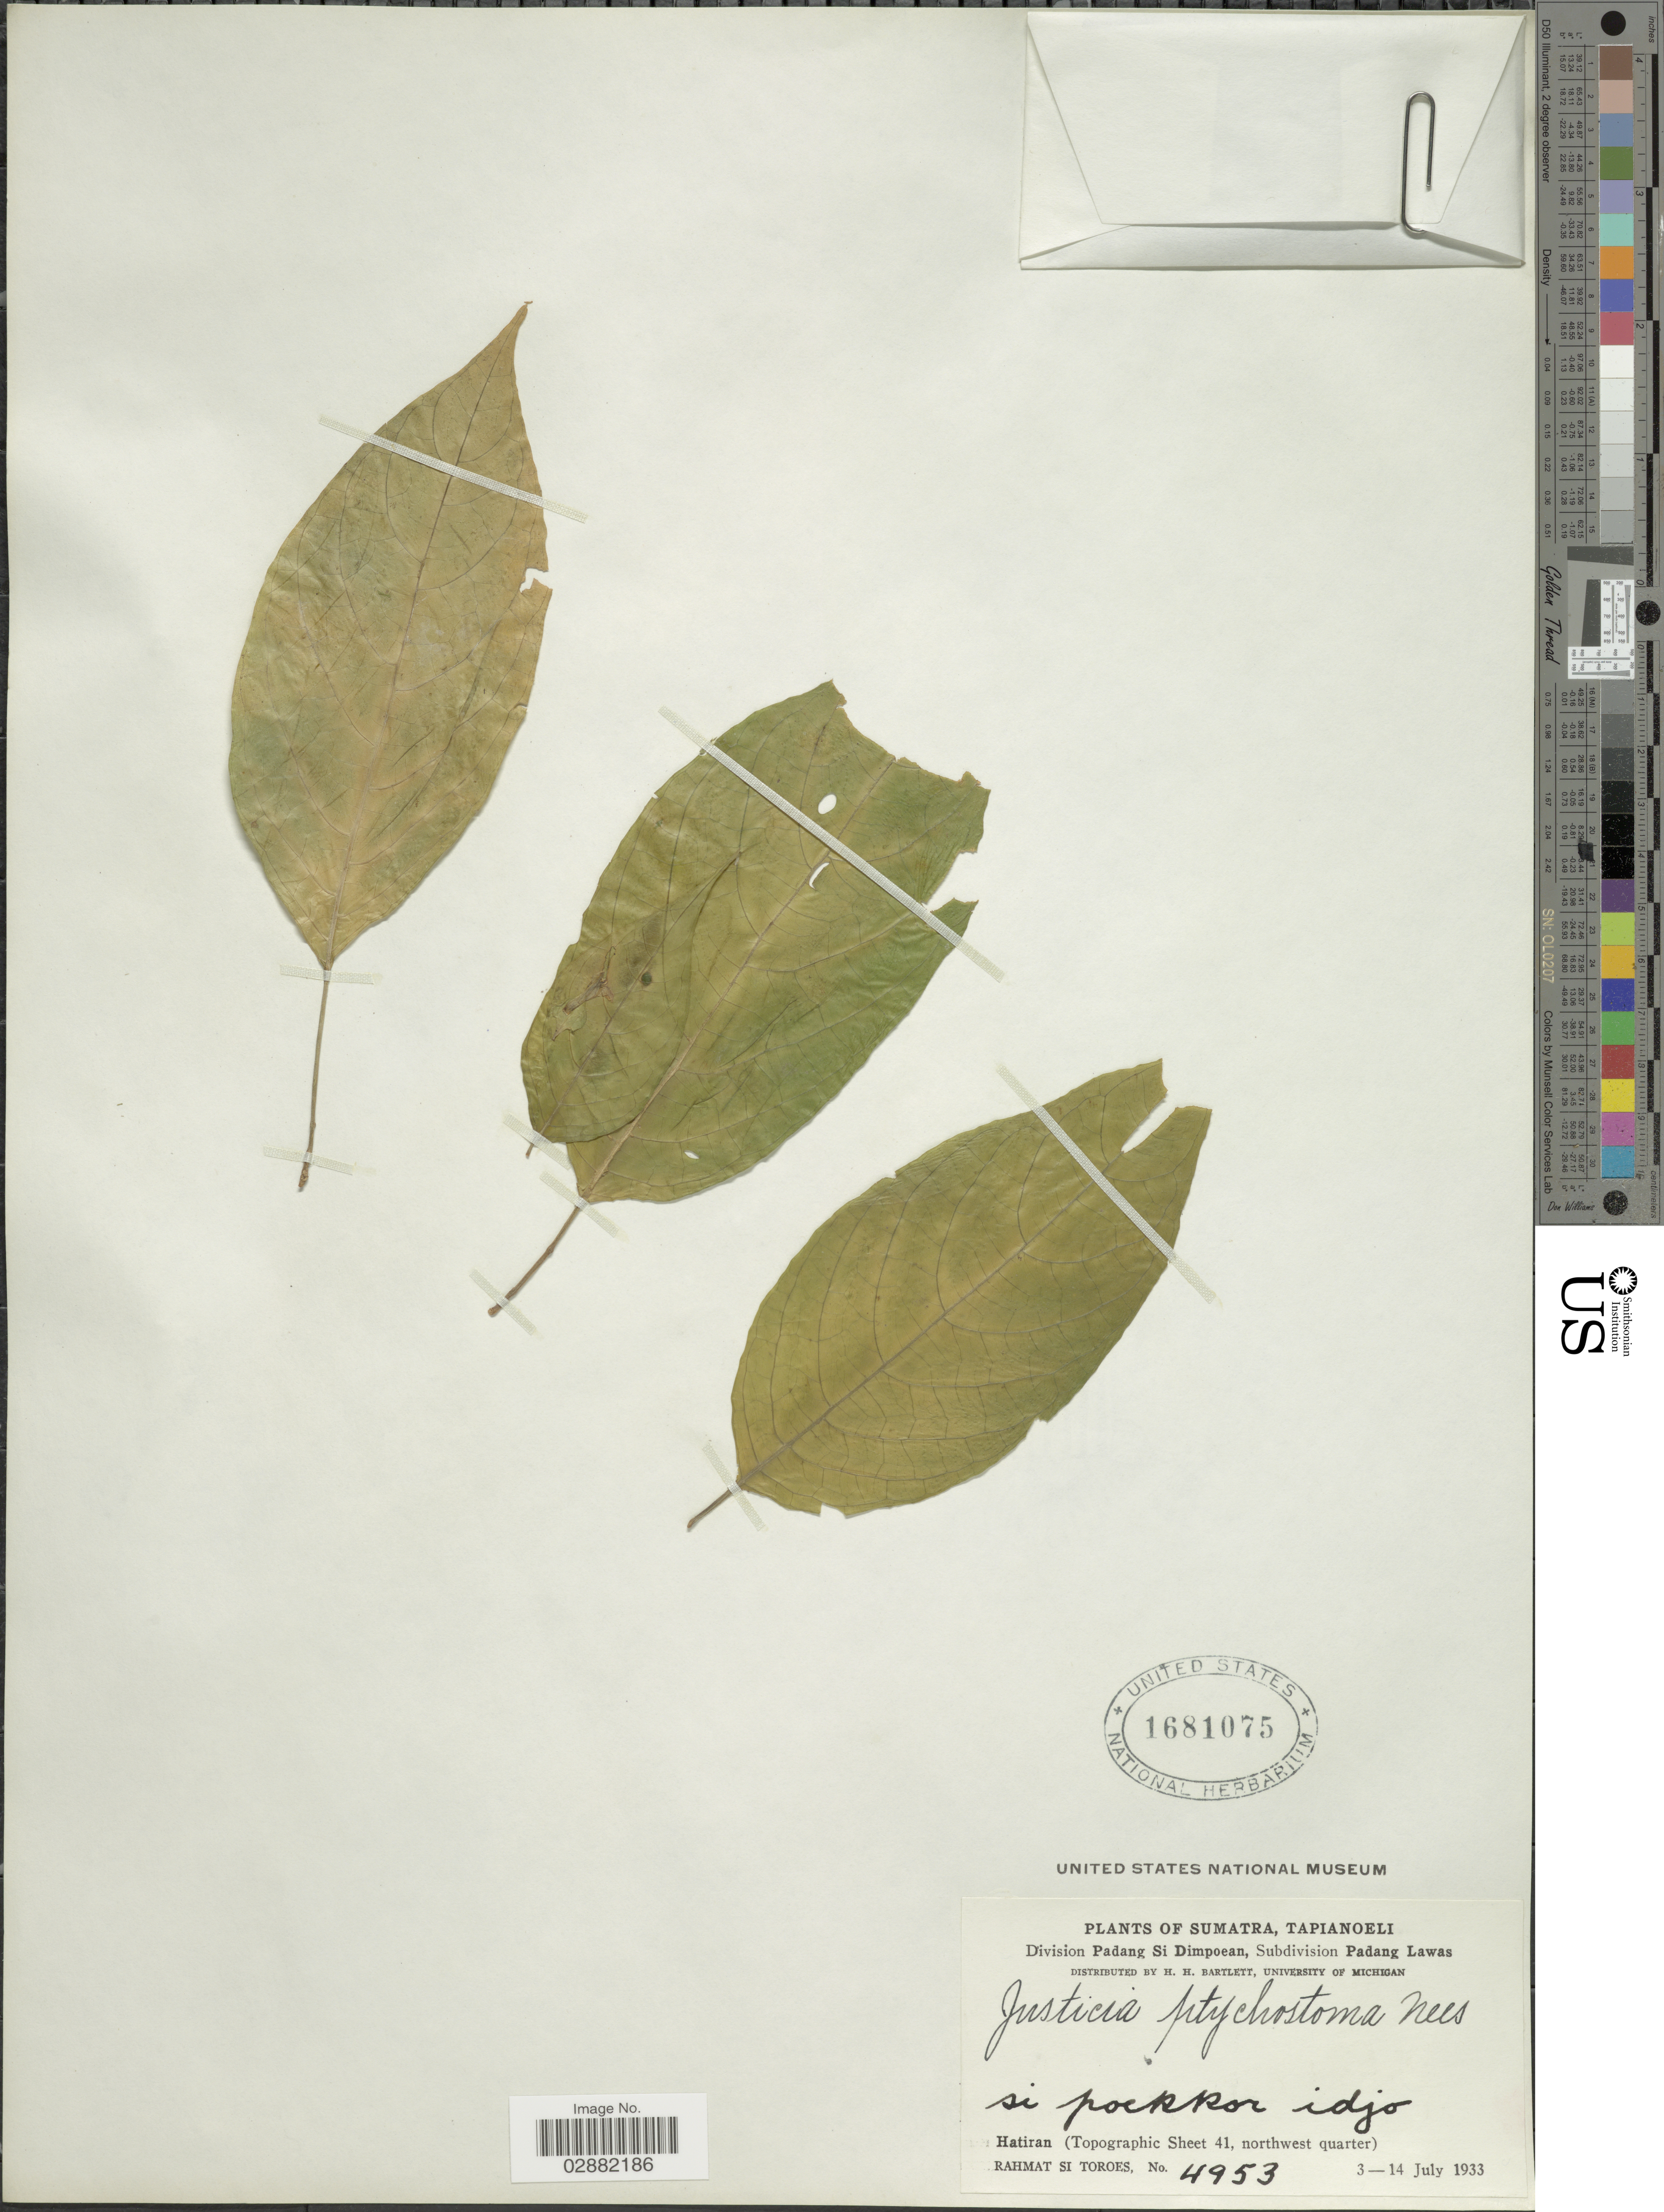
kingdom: Plantae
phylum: Tracheophyta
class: Magnoliopsida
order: Lamiales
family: Acanthaceae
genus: Justicia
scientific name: Justicia ptychostoma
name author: Wall.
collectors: Rahmat Si Boeea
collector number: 4953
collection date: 1933-07-03/1933-07-14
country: Indonesia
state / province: Sumatra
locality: Sumatra, Tapianoeli. Division Padang Si Dimpoean, Subdivision Padang Lawas. Hatiran (Topographic Sheet 41, northwest quarter).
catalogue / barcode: US 1681075